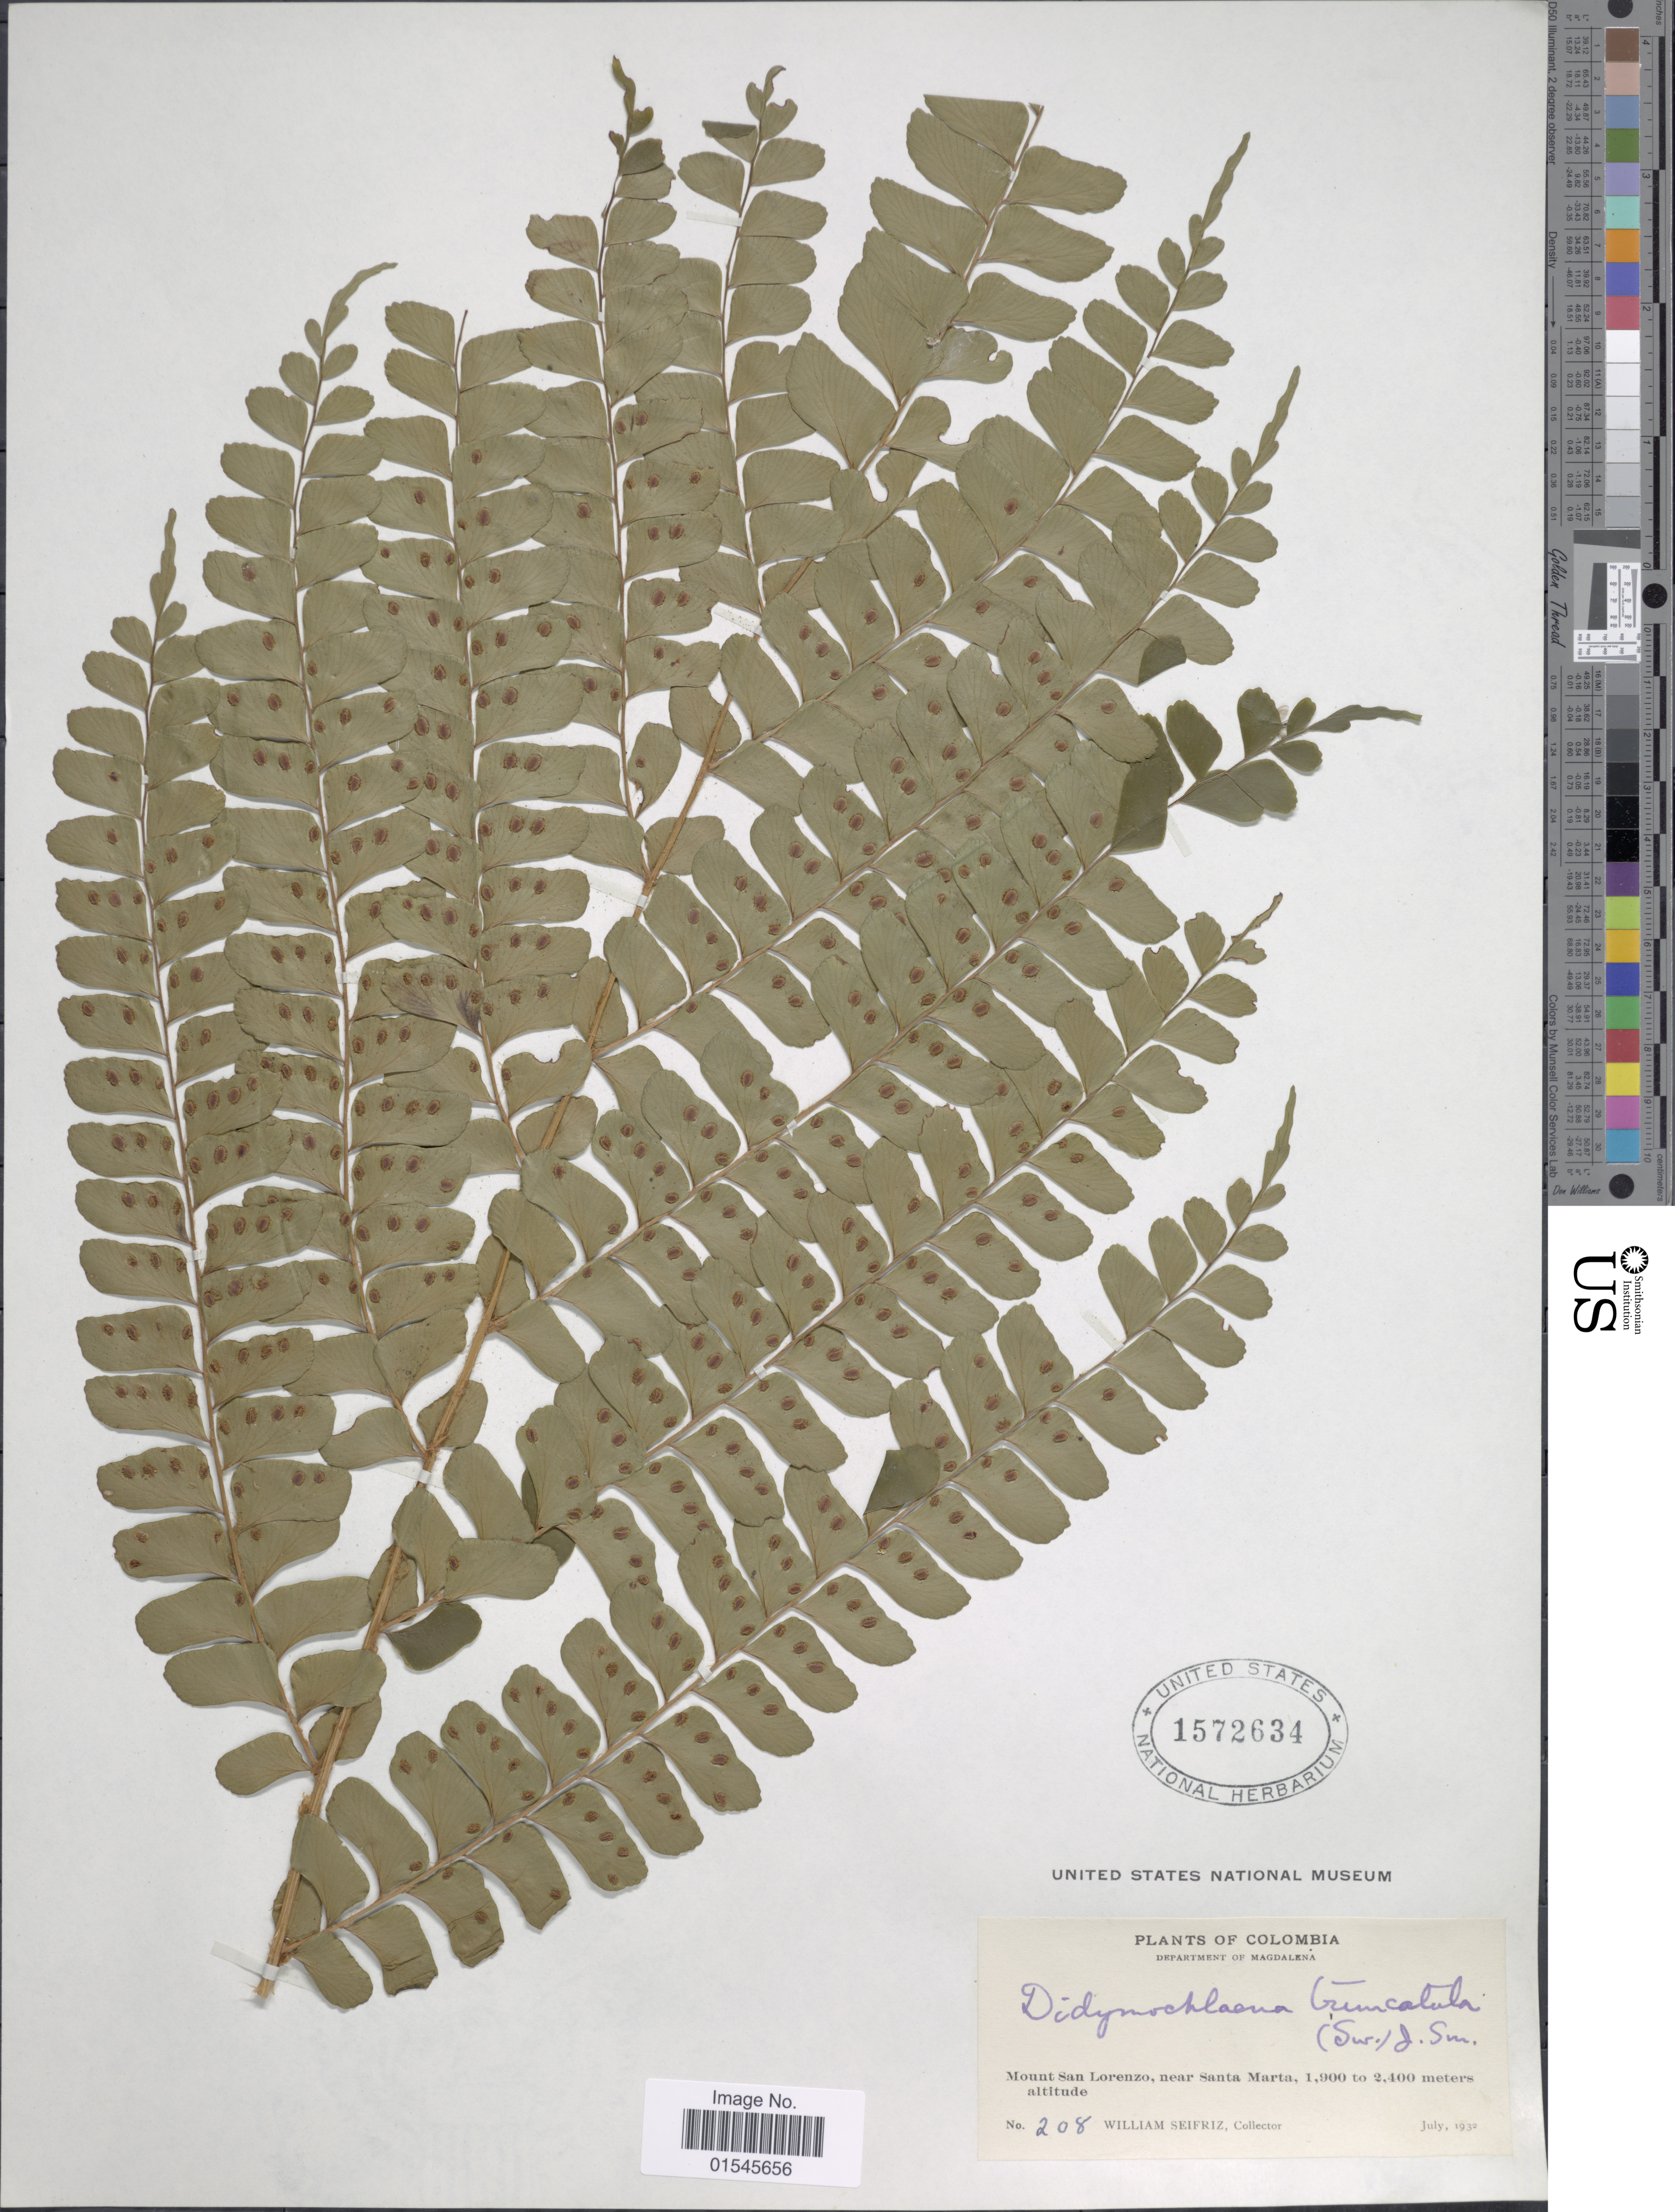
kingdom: Plantae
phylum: Tracheophyta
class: Polypodiopsida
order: Polypodiales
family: Didymochlaenaceae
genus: Didymochlaena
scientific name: Didymochlaena truncatula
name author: (Sw.) J. Sm.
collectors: W. Seifriz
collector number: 208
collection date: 1932-07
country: Colombia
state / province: Magdalena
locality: Mount San Lorenzo, near Santa Marta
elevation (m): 1900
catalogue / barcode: US 1572634